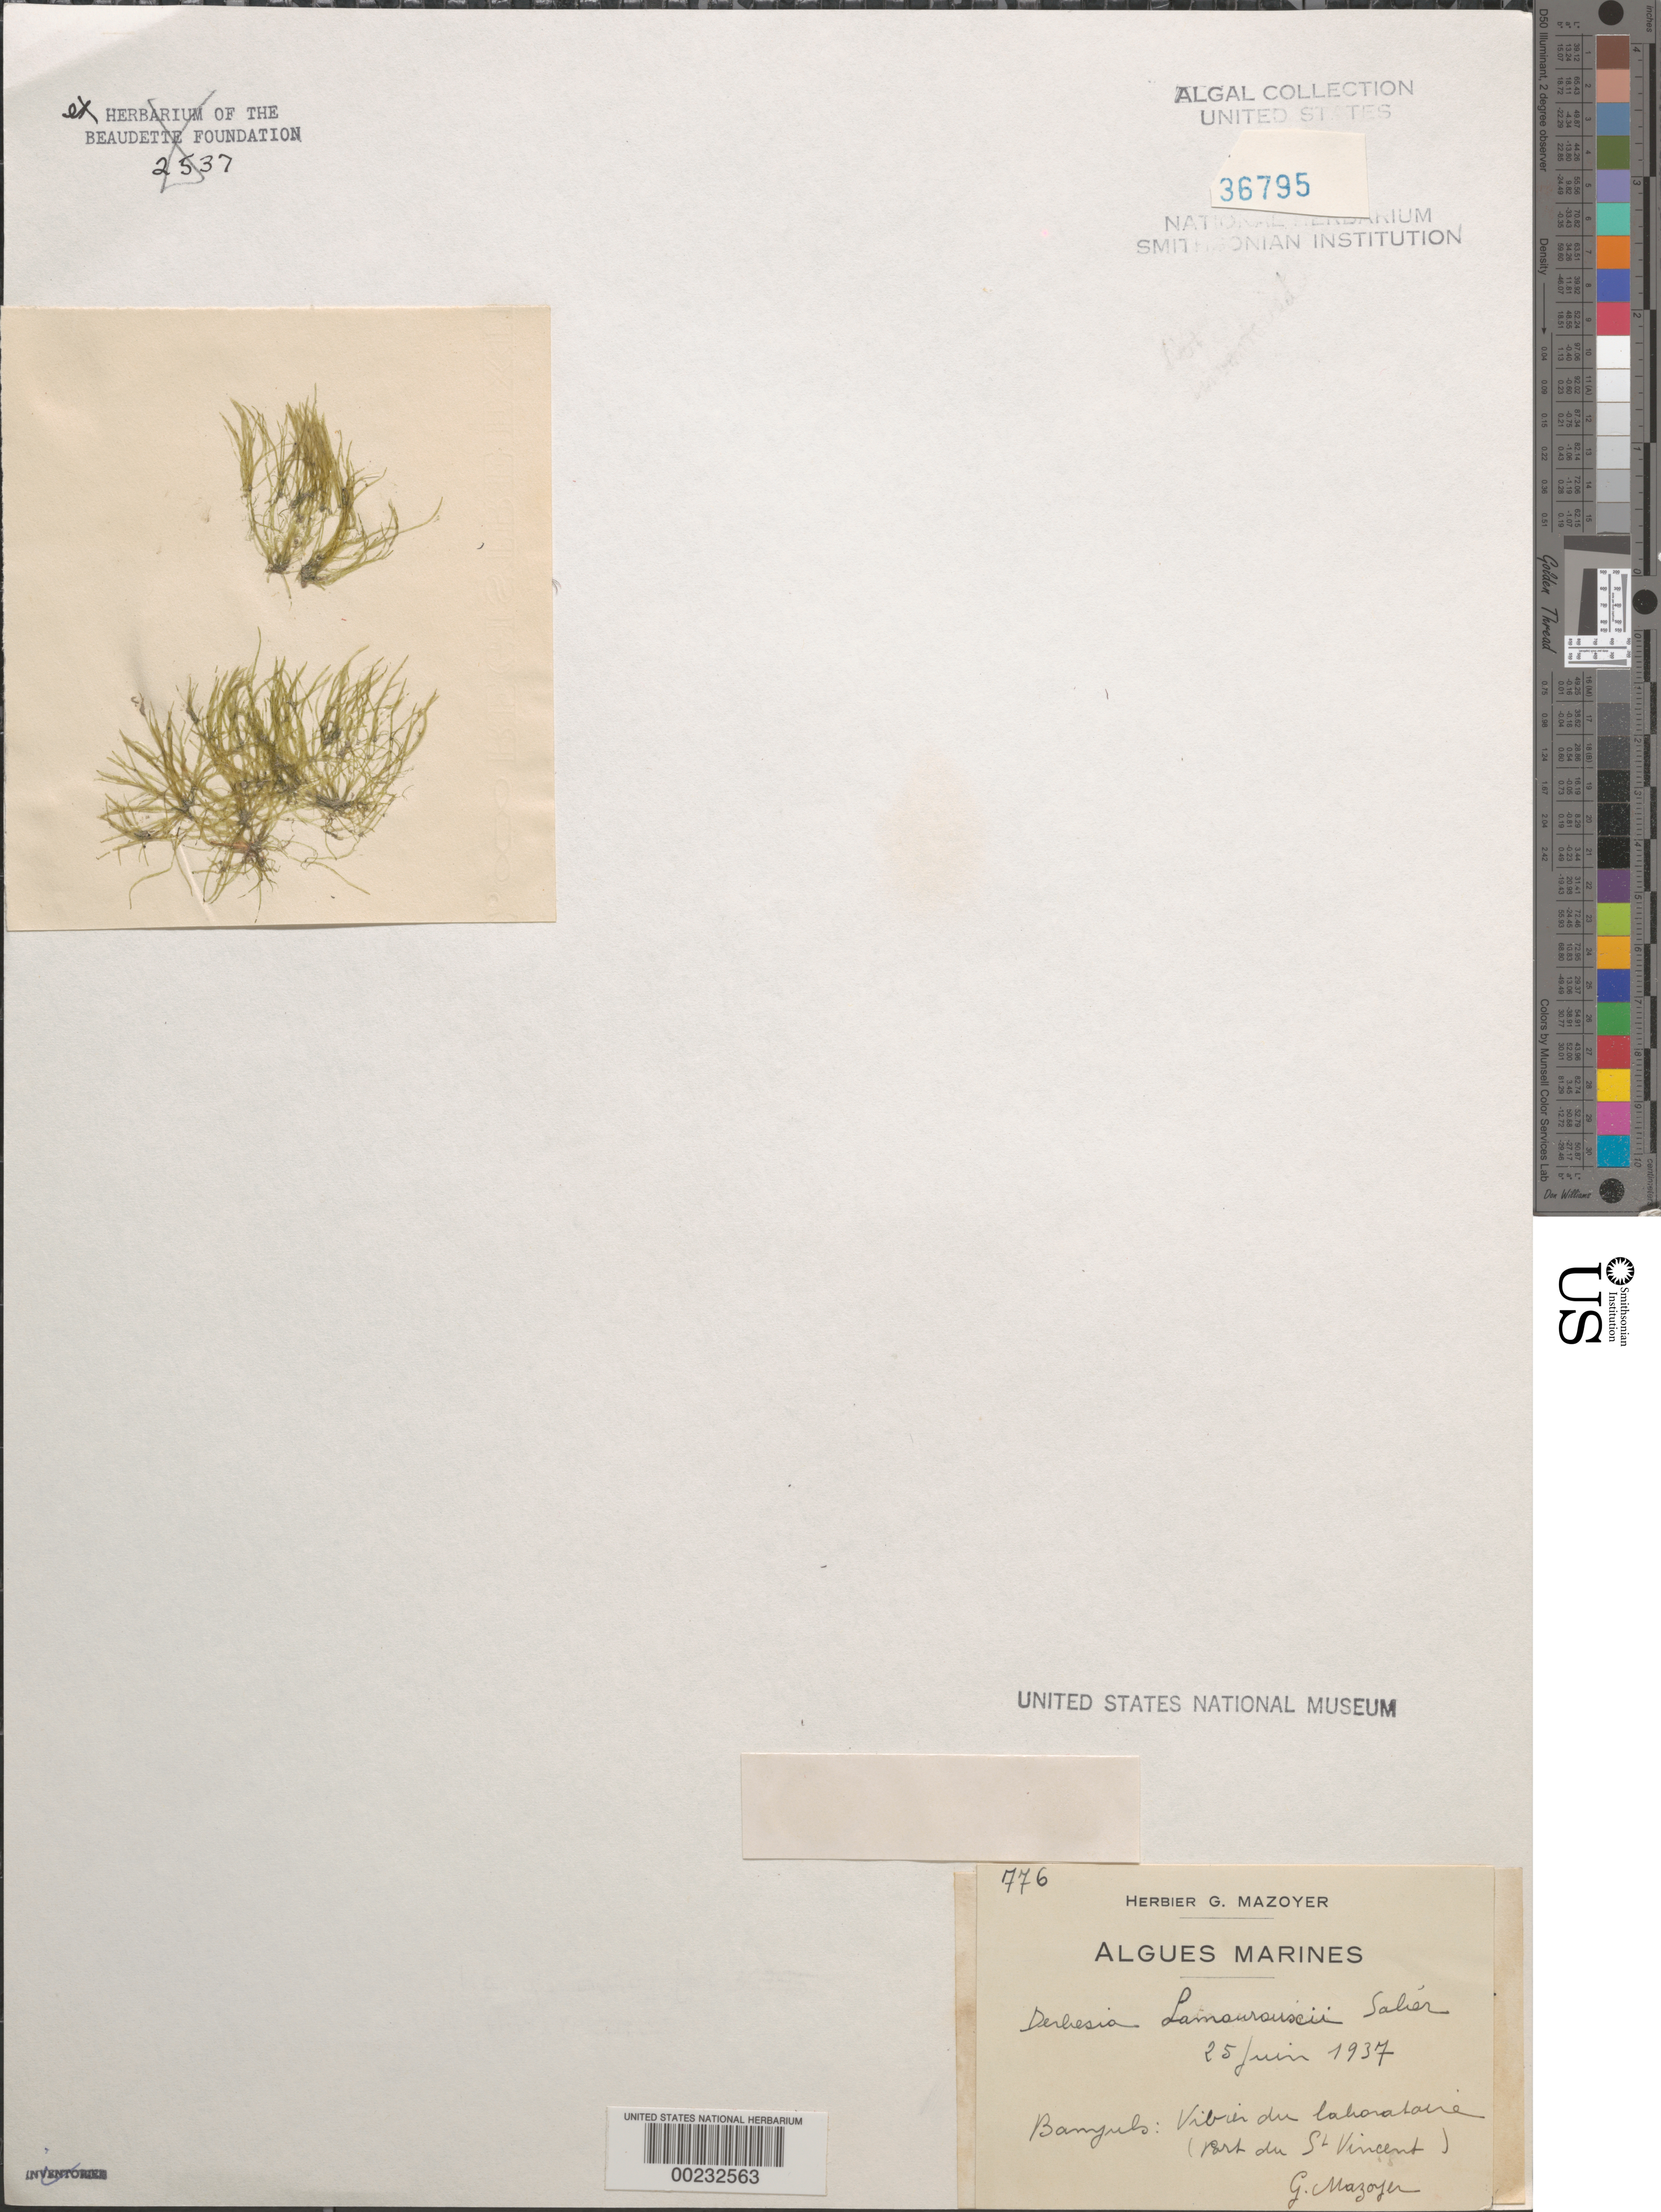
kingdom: Plantae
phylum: Chlorophyta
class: Ulvophyceae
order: Bryopsidales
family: Derbesiaceae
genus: Pedobesia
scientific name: Pedobesia simplex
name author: (Menegh. ex Kütz.) M.J. Wynne & Leliaert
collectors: G. Feldman-Mazoyer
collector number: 776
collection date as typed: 25 Jun 1937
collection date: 1937-06-25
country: France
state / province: Occitanie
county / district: Pyrénées-Orientales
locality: Port du St. Vincent, Banyuls-sur-Mer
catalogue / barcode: US 36795